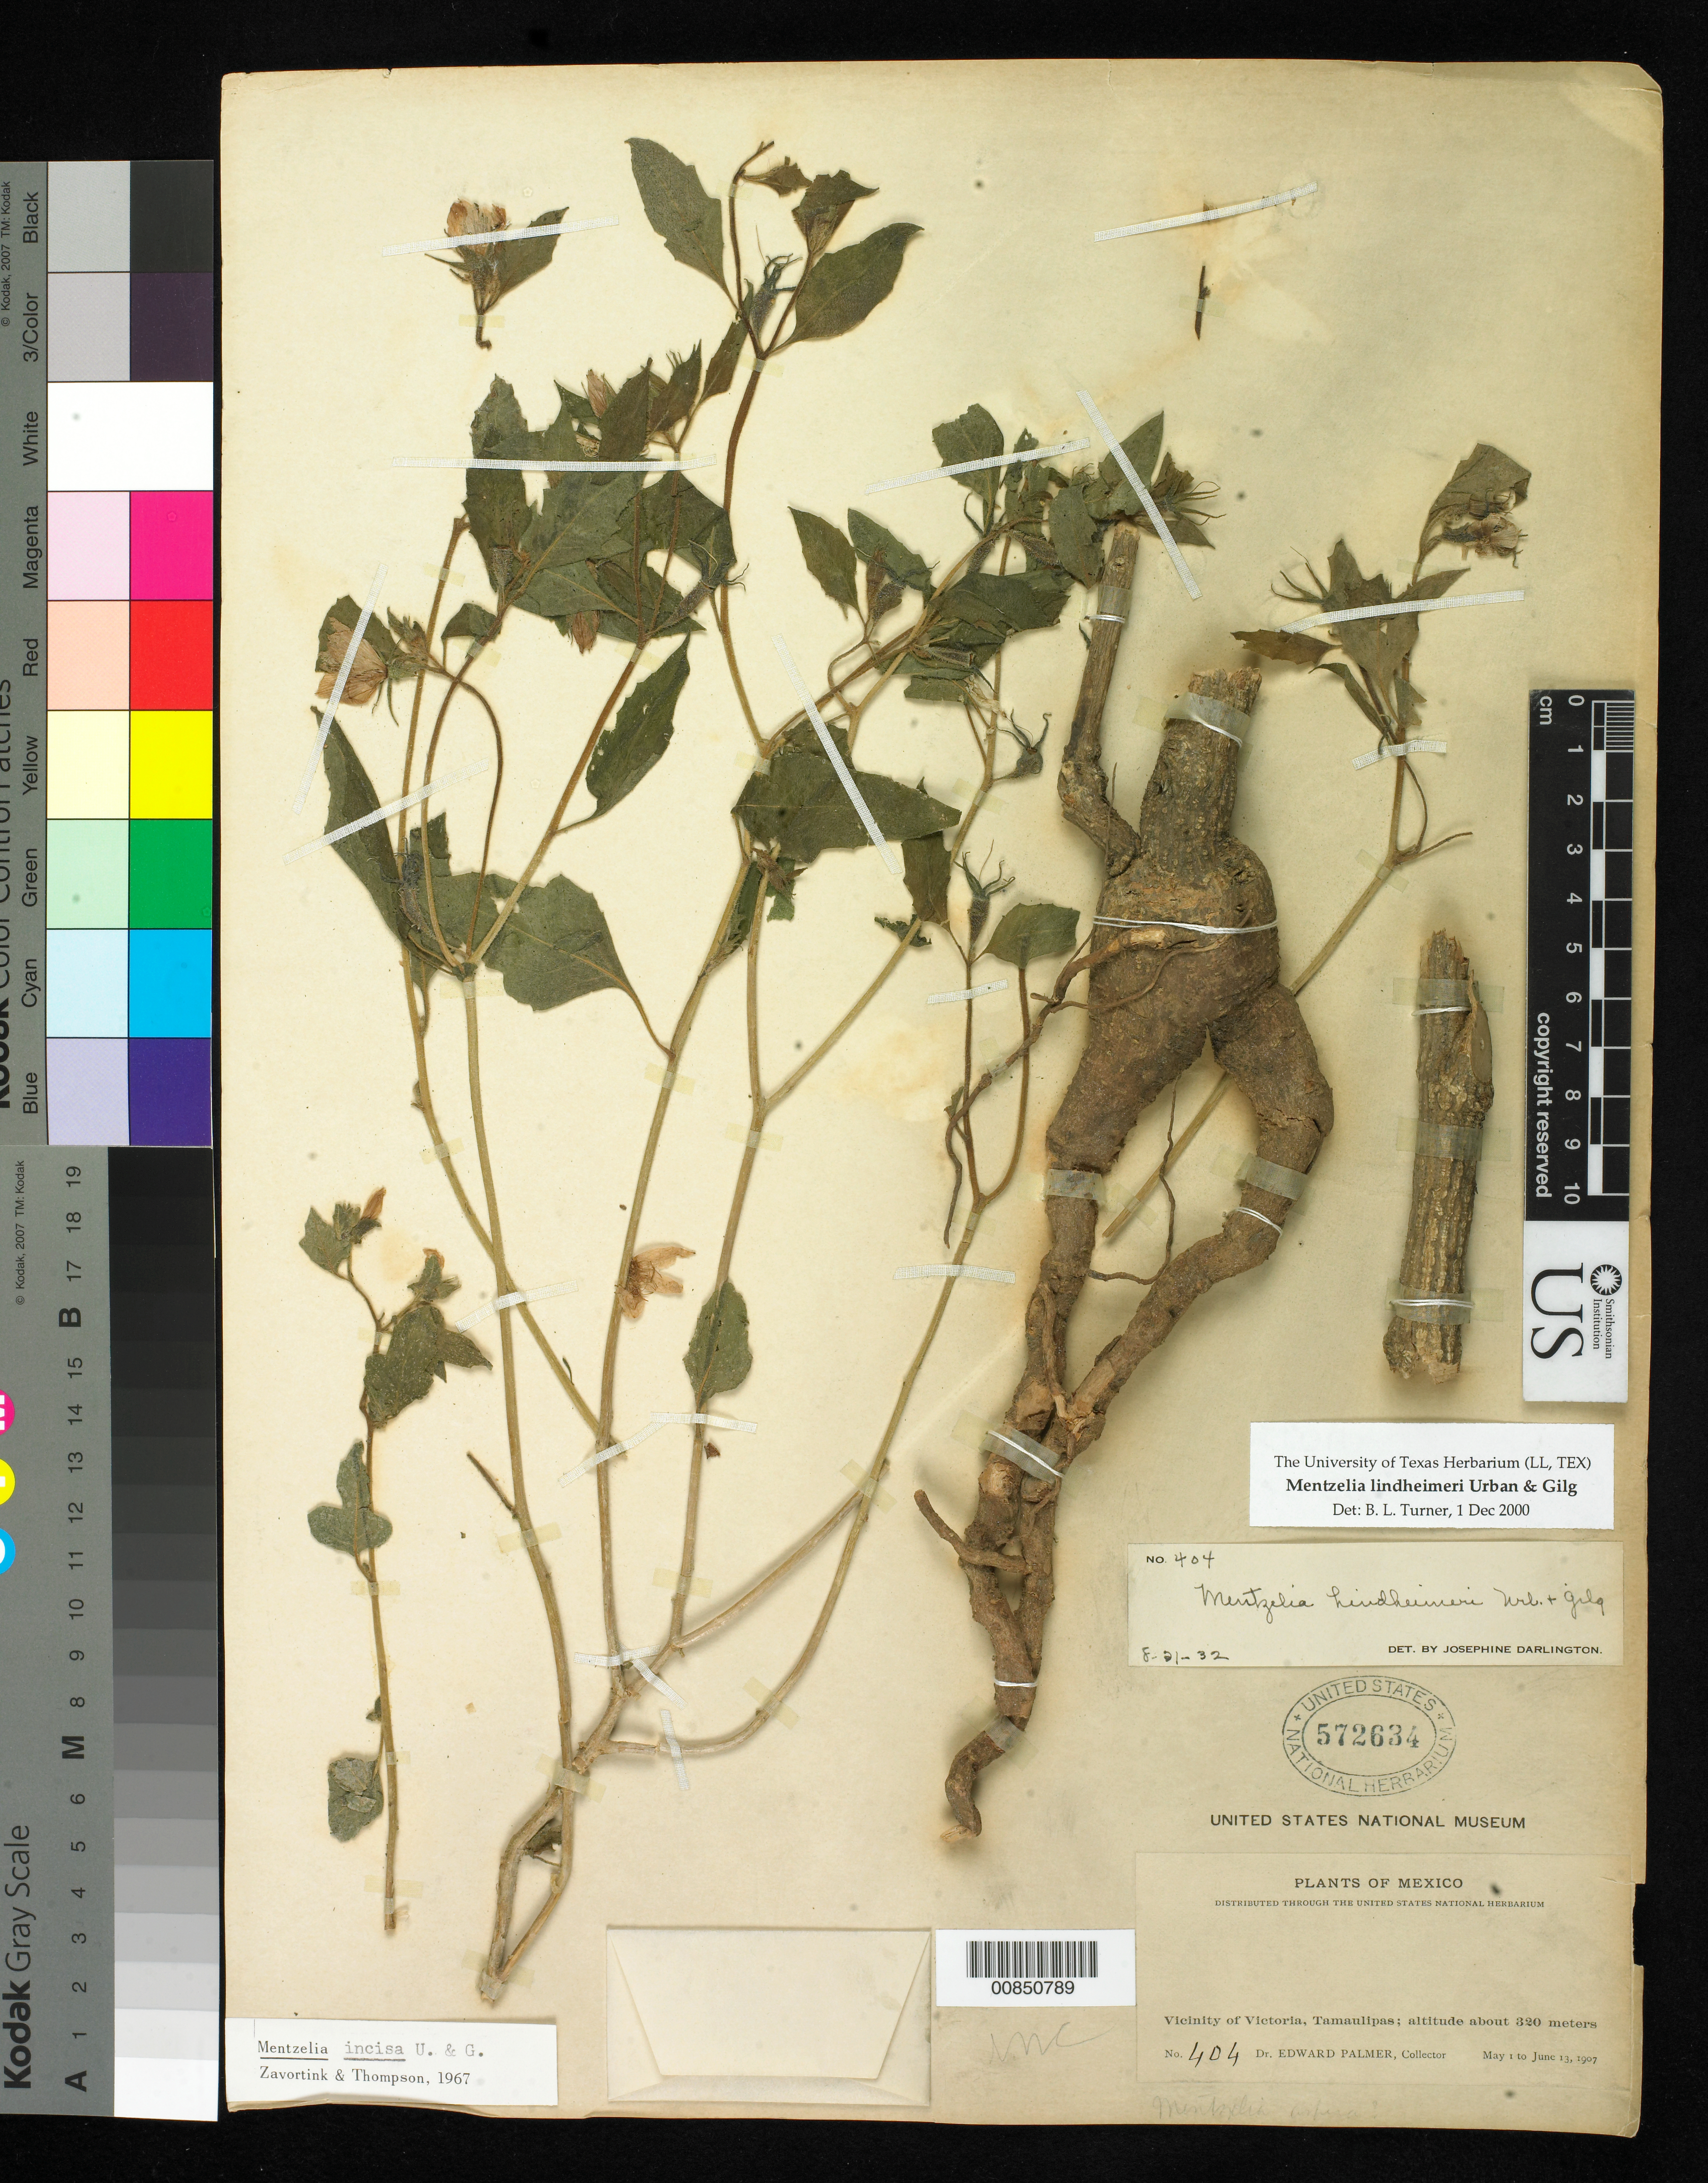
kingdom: Plantae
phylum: Tracheophyta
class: Magnoliopsida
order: Cornales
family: Loasaceae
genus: Mentzelia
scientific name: Mentzelia lindheimeri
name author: Urb. & Gilg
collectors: E. Palmer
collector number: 404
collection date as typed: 01 May 1907 to 13 Jun 1907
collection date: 1907-05-01/1907-06-13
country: Mexico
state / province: Tamaulipas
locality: Vicinity of Victoria.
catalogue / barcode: US 572634